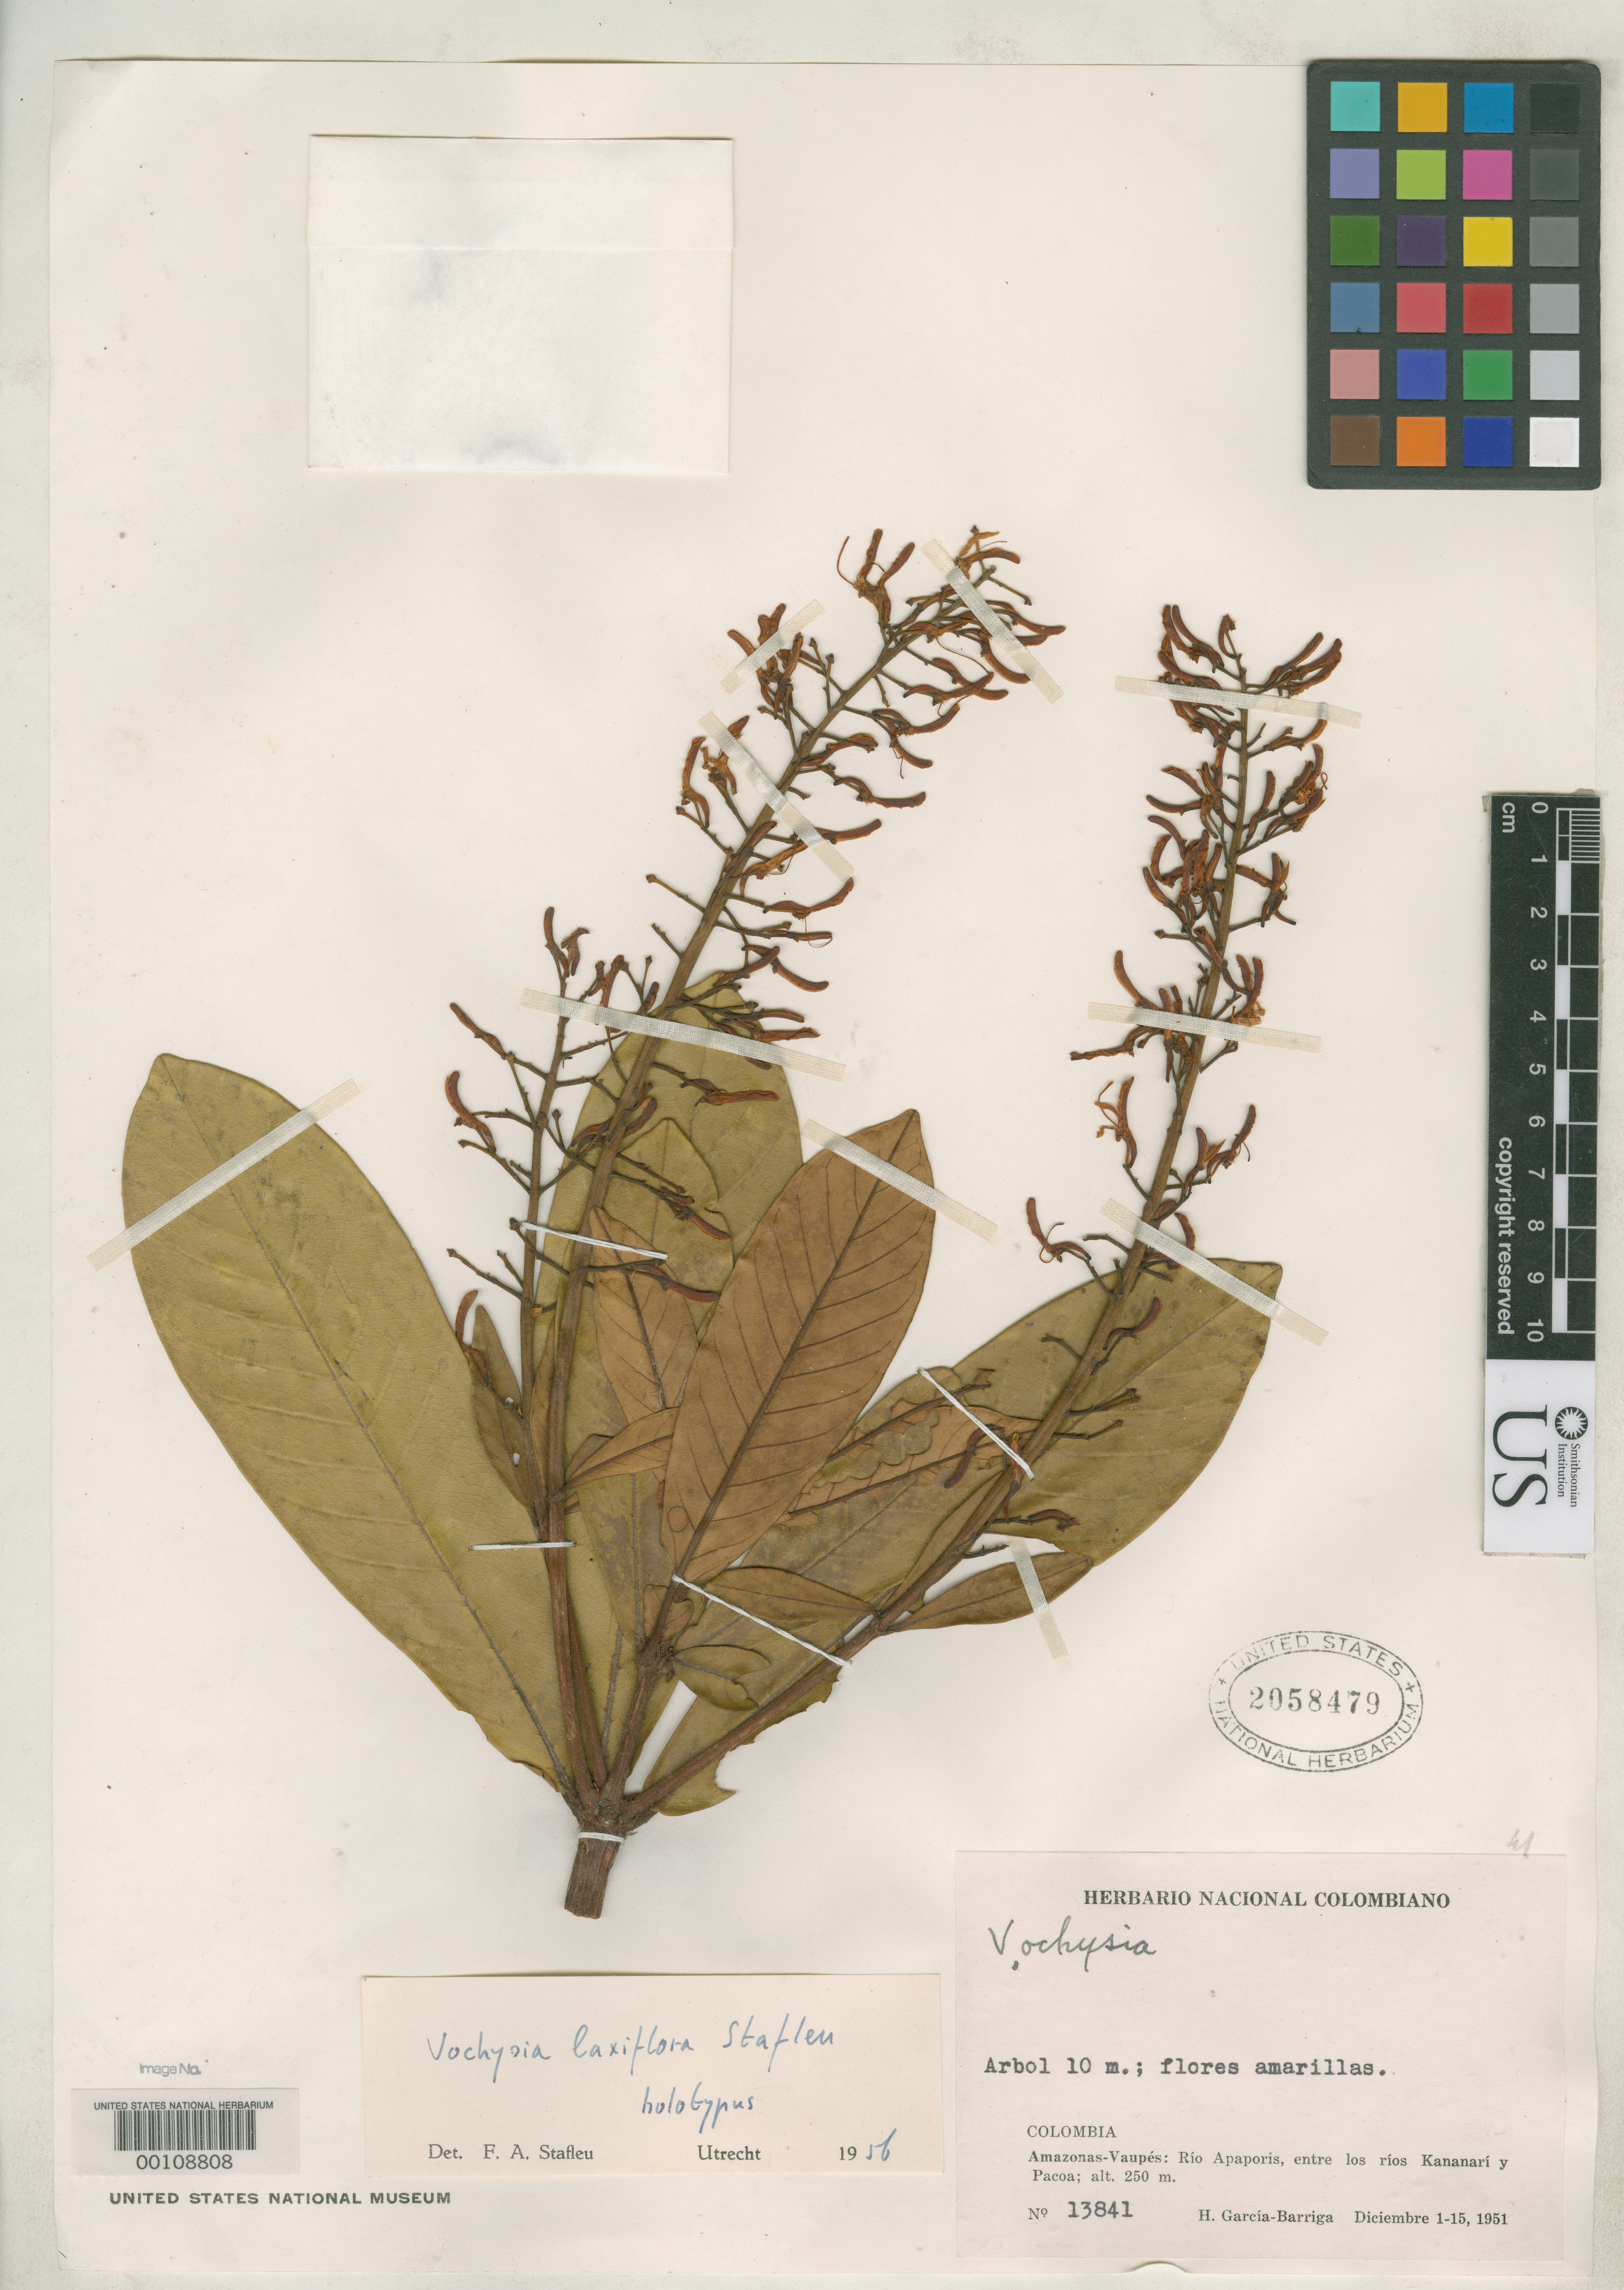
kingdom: Plantae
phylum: Tracheophyta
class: Magnoliopsida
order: Myrtales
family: Vochysiaceae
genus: Vochysia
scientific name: Vochysia laxiflora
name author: Stafleu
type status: Holotype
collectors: H. García Barriga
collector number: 13841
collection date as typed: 01 Dec 1951 to 15 Dec 1951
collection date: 1951-12-01/1951-12-15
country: Colombia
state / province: Amazônas / Vaupés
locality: Rio Apaporis, entre los Rios Kananari & Pacoa.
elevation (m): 250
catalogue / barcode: US 2058479